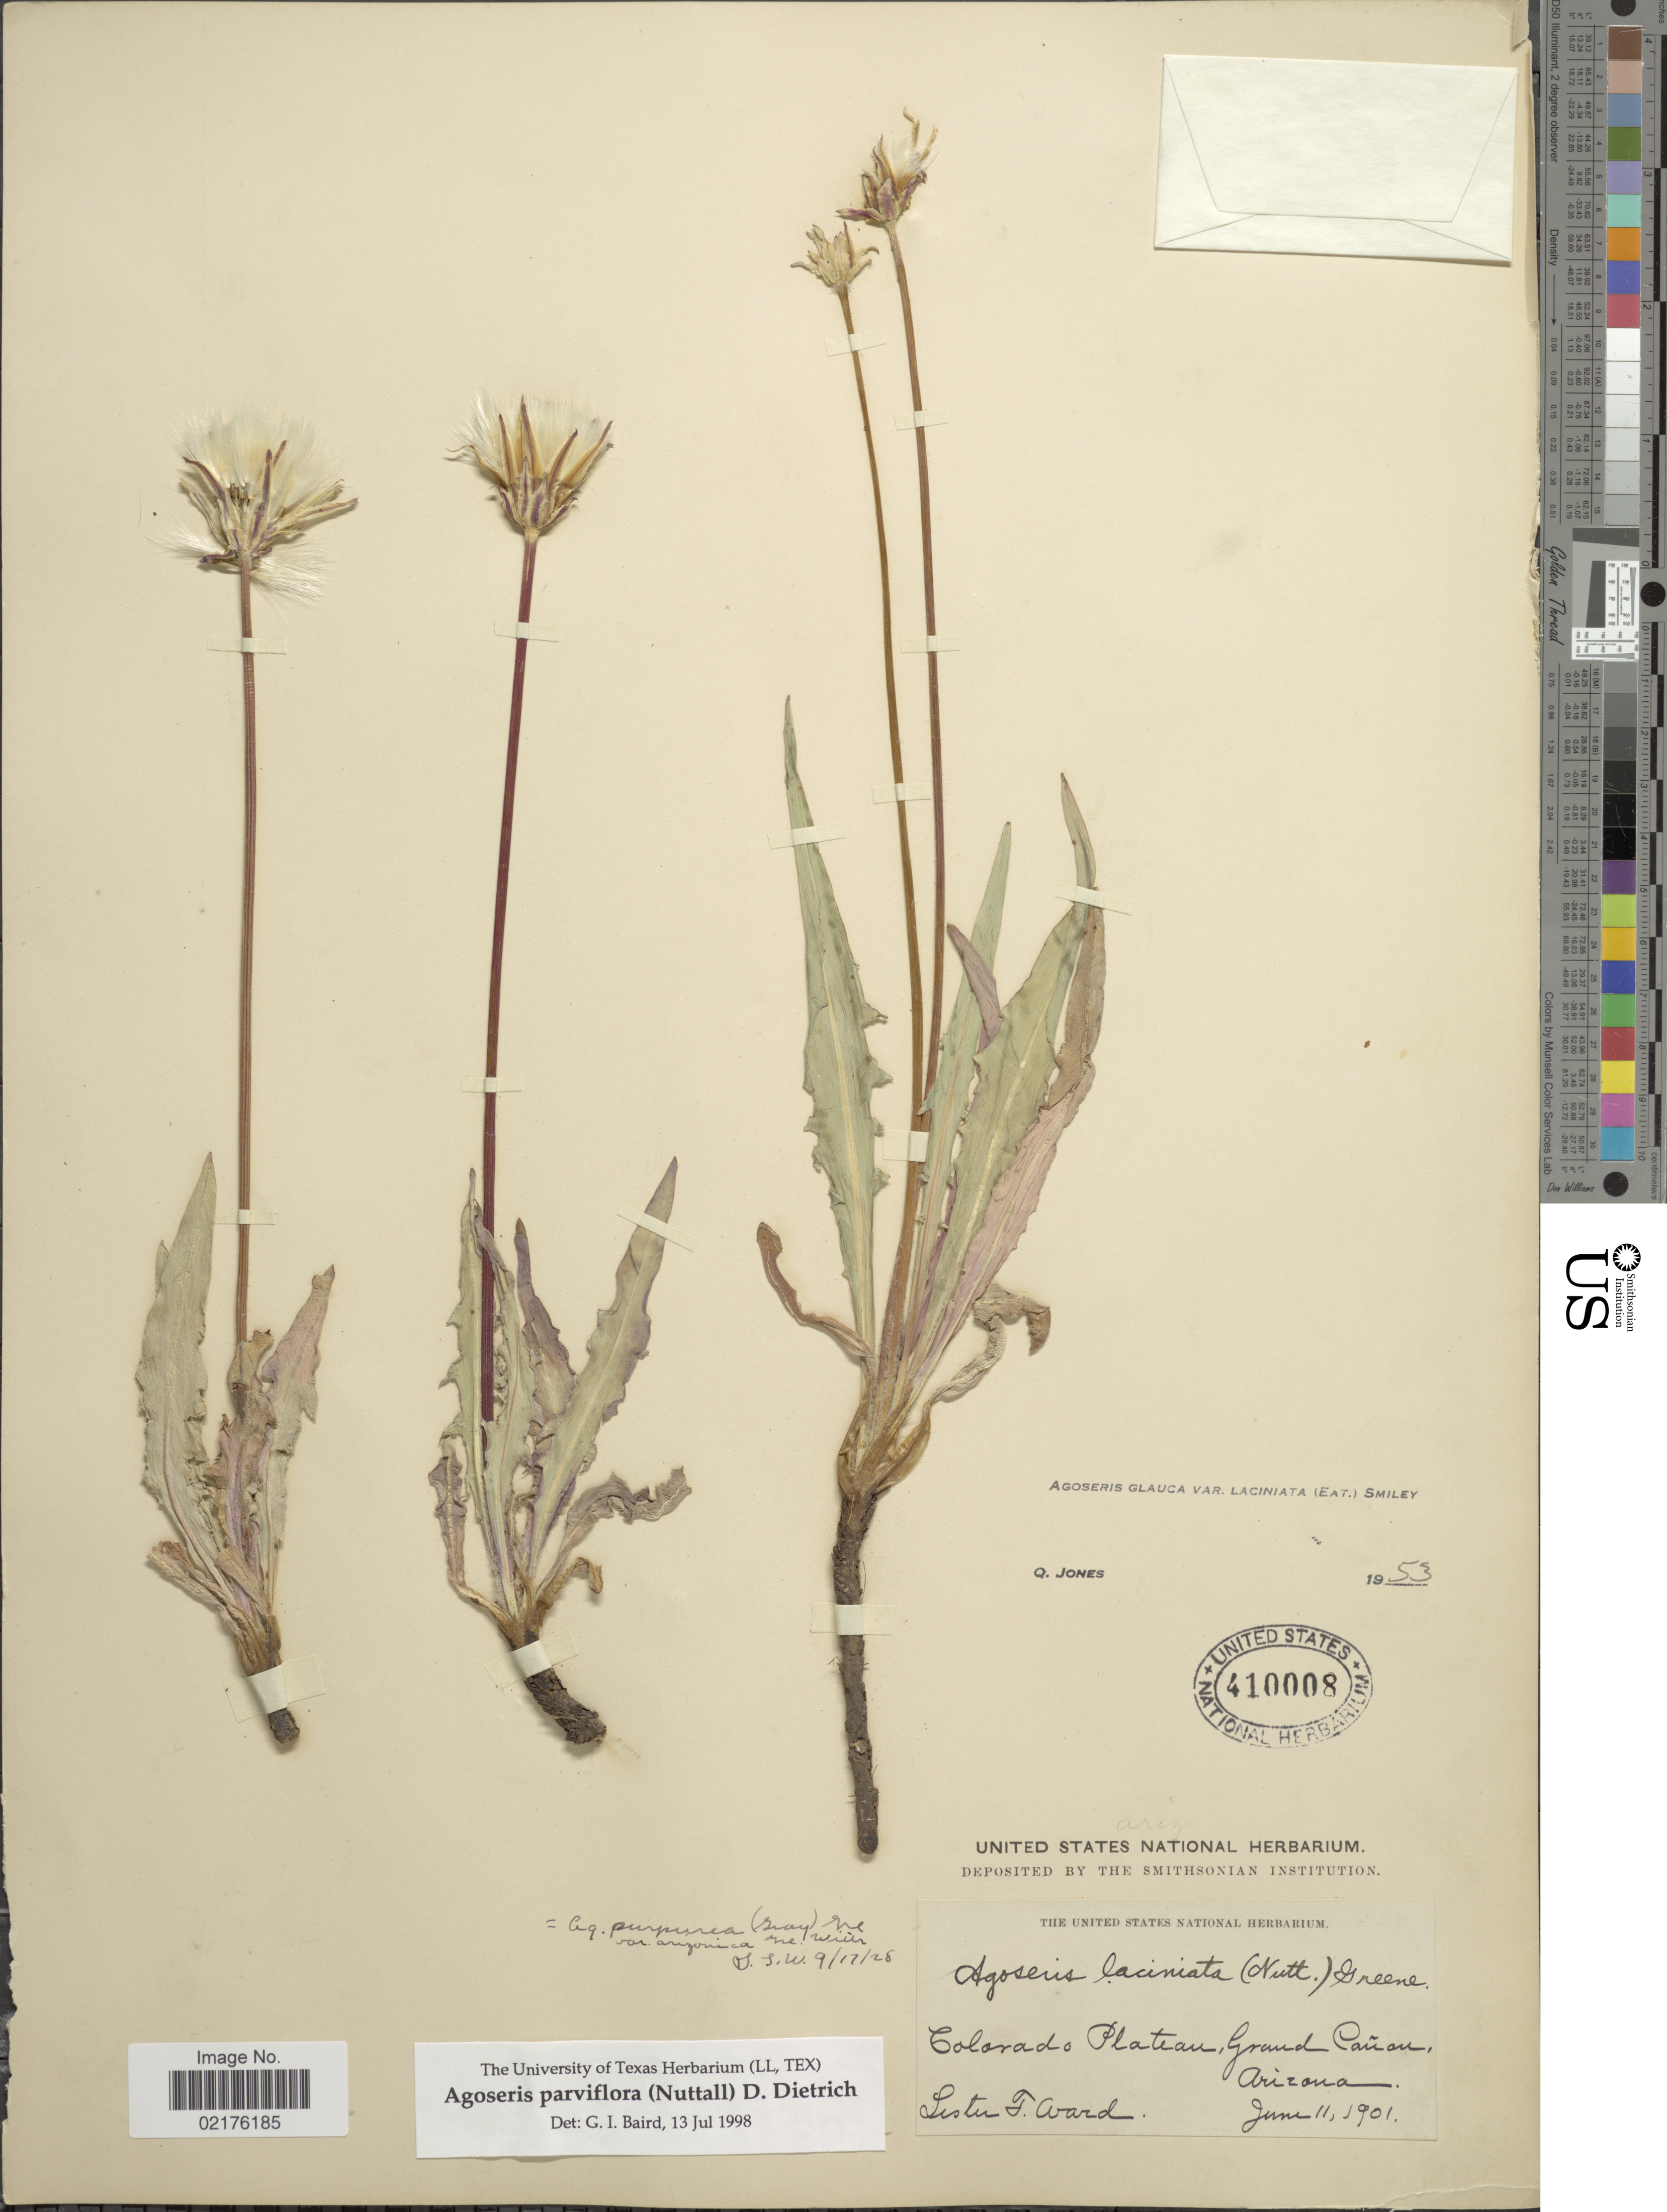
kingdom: Plantae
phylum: Tracheophyta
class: Magnoliopsida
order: Asterales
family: Asteraceae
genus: Agoseris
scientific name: Agoseris parviflora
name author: (Nutt.) D. Dietr.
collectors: L. F. Ward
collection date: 1901-06-11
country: United States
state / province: Arizona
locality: Colorado Plateau, Grand Canon, Arizona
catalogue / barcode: US 410008